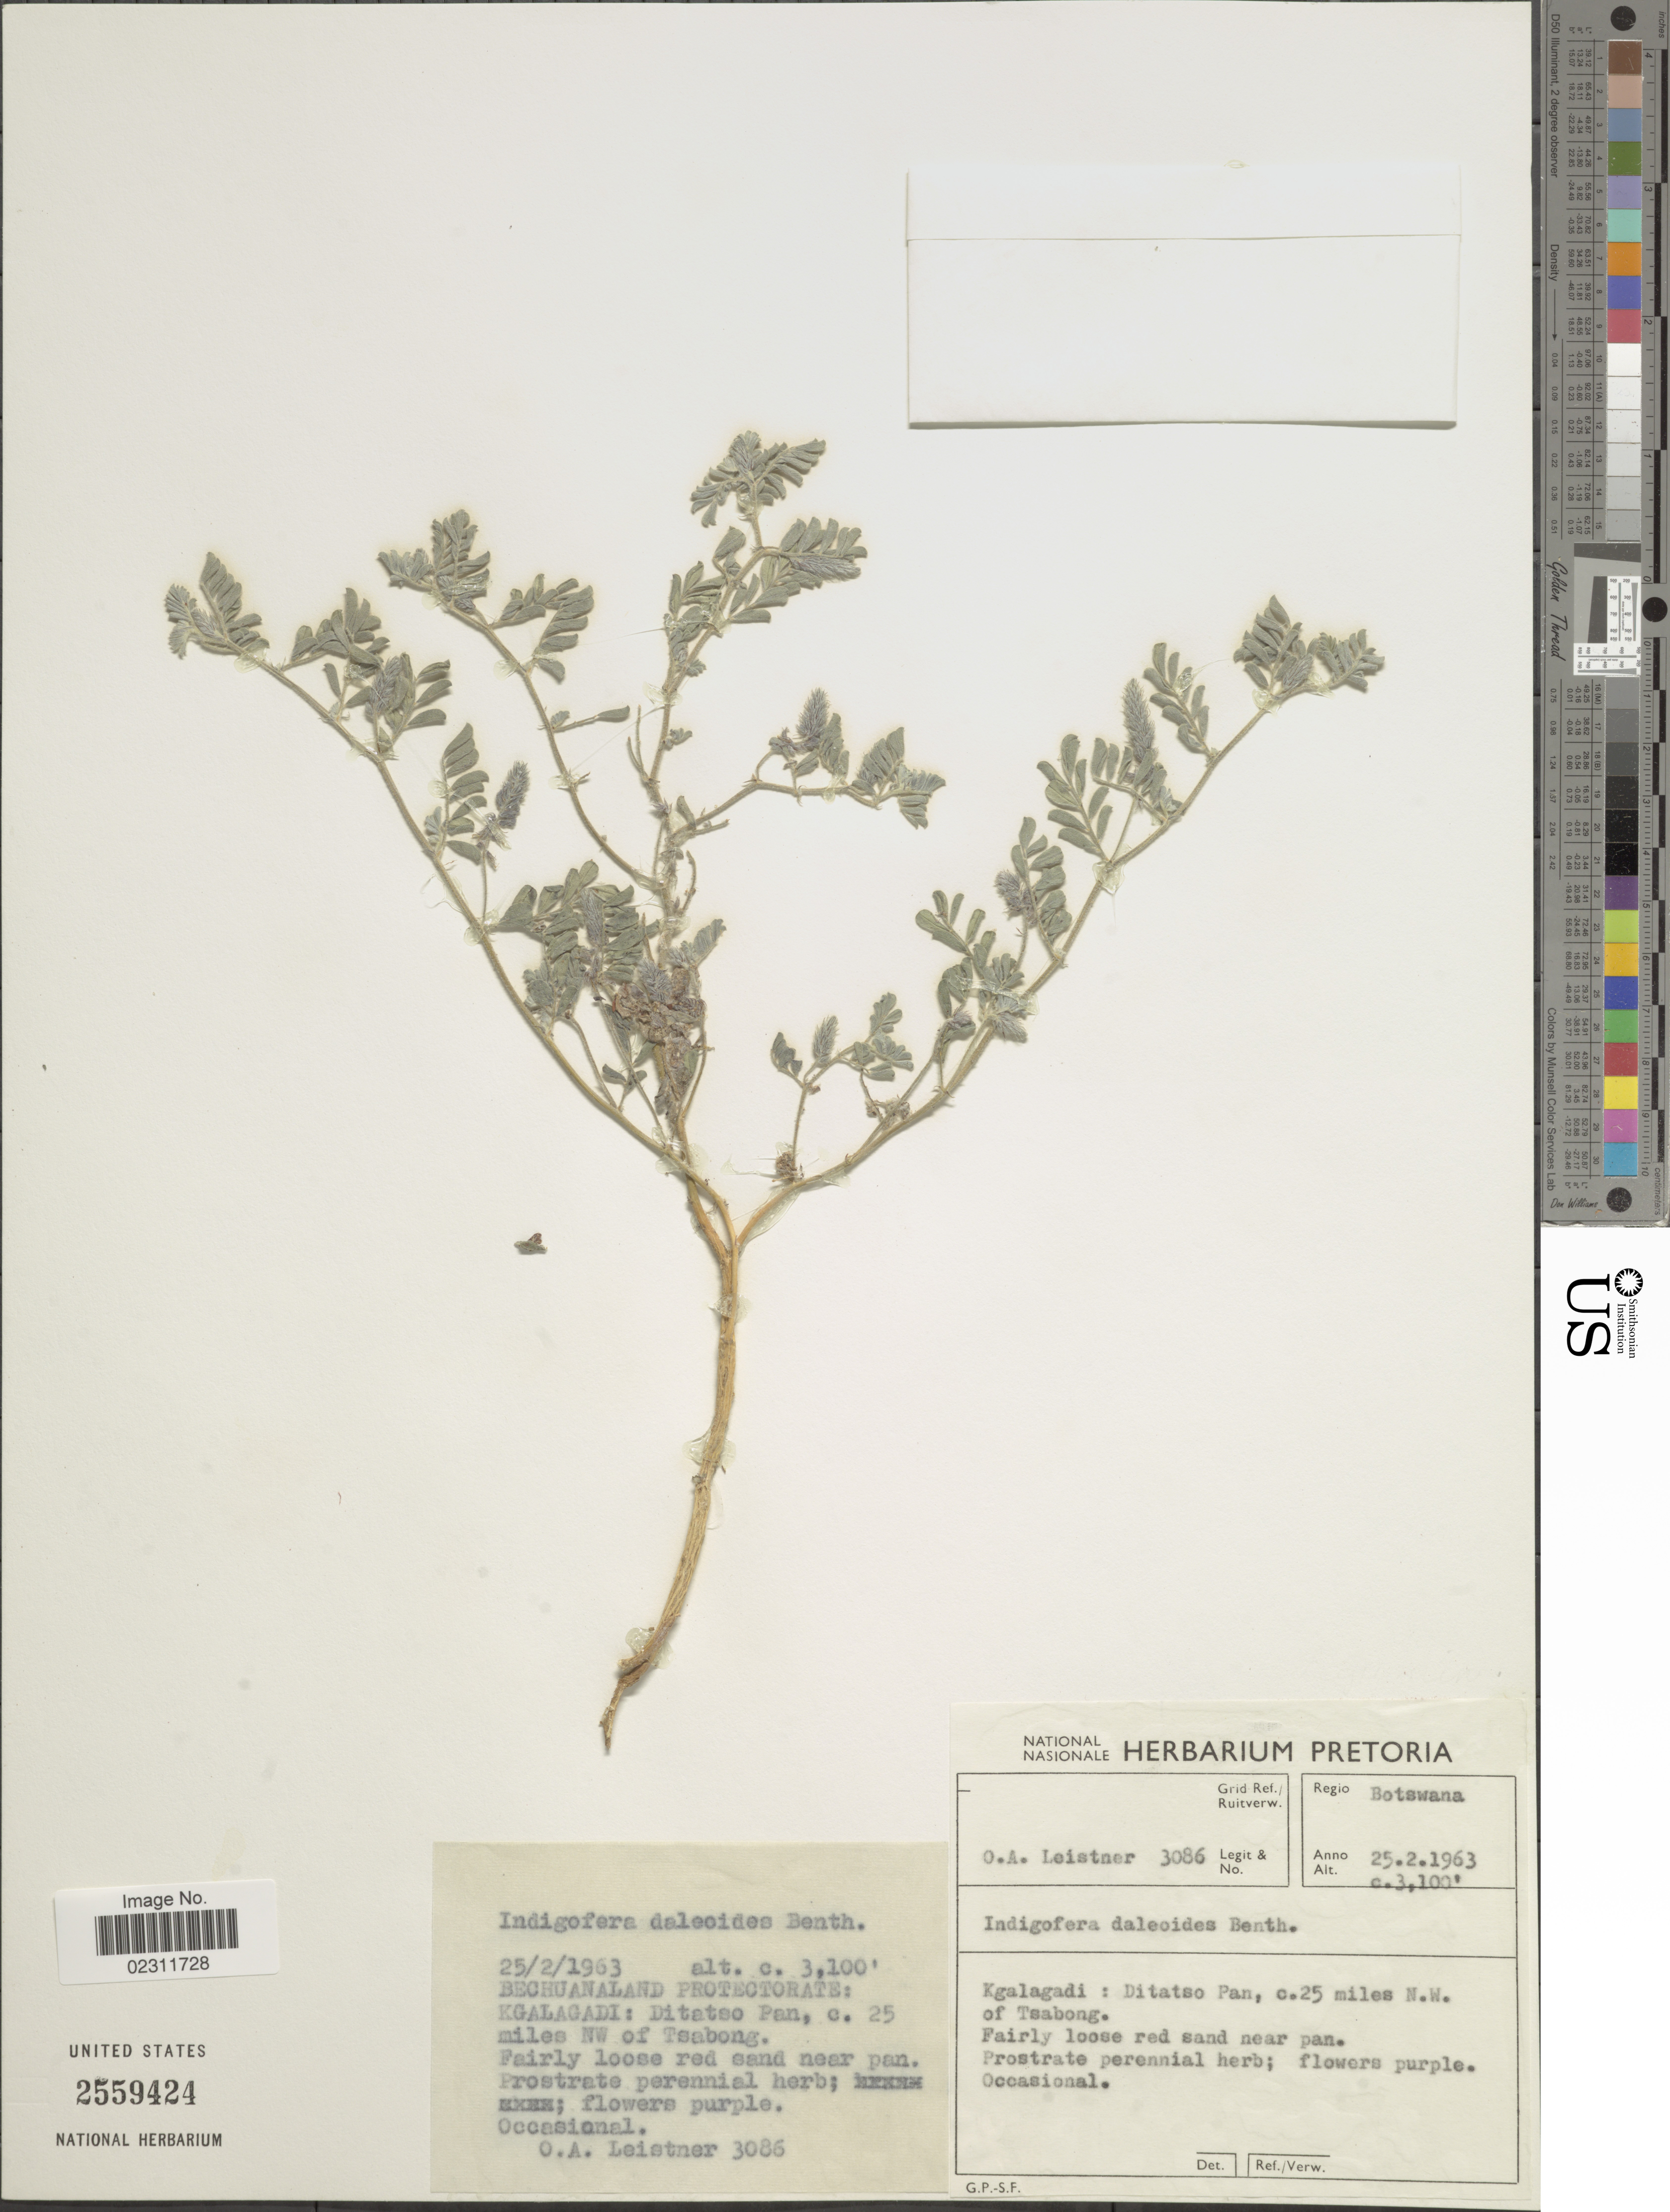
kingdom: Plantae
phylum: Tracheophyta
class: Magnoliopsida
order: Fabales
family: Fabaceae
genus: Indigofera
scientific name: Indigofera daleoides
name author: Harv.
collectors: O. A. Leistner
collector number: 3086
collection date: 1963-02-25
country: Botswana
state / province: Kgalagadi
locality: Ditatso Pan, c. 25 miles N.W. of Tsabong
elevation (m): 945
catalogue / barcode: US 2559424